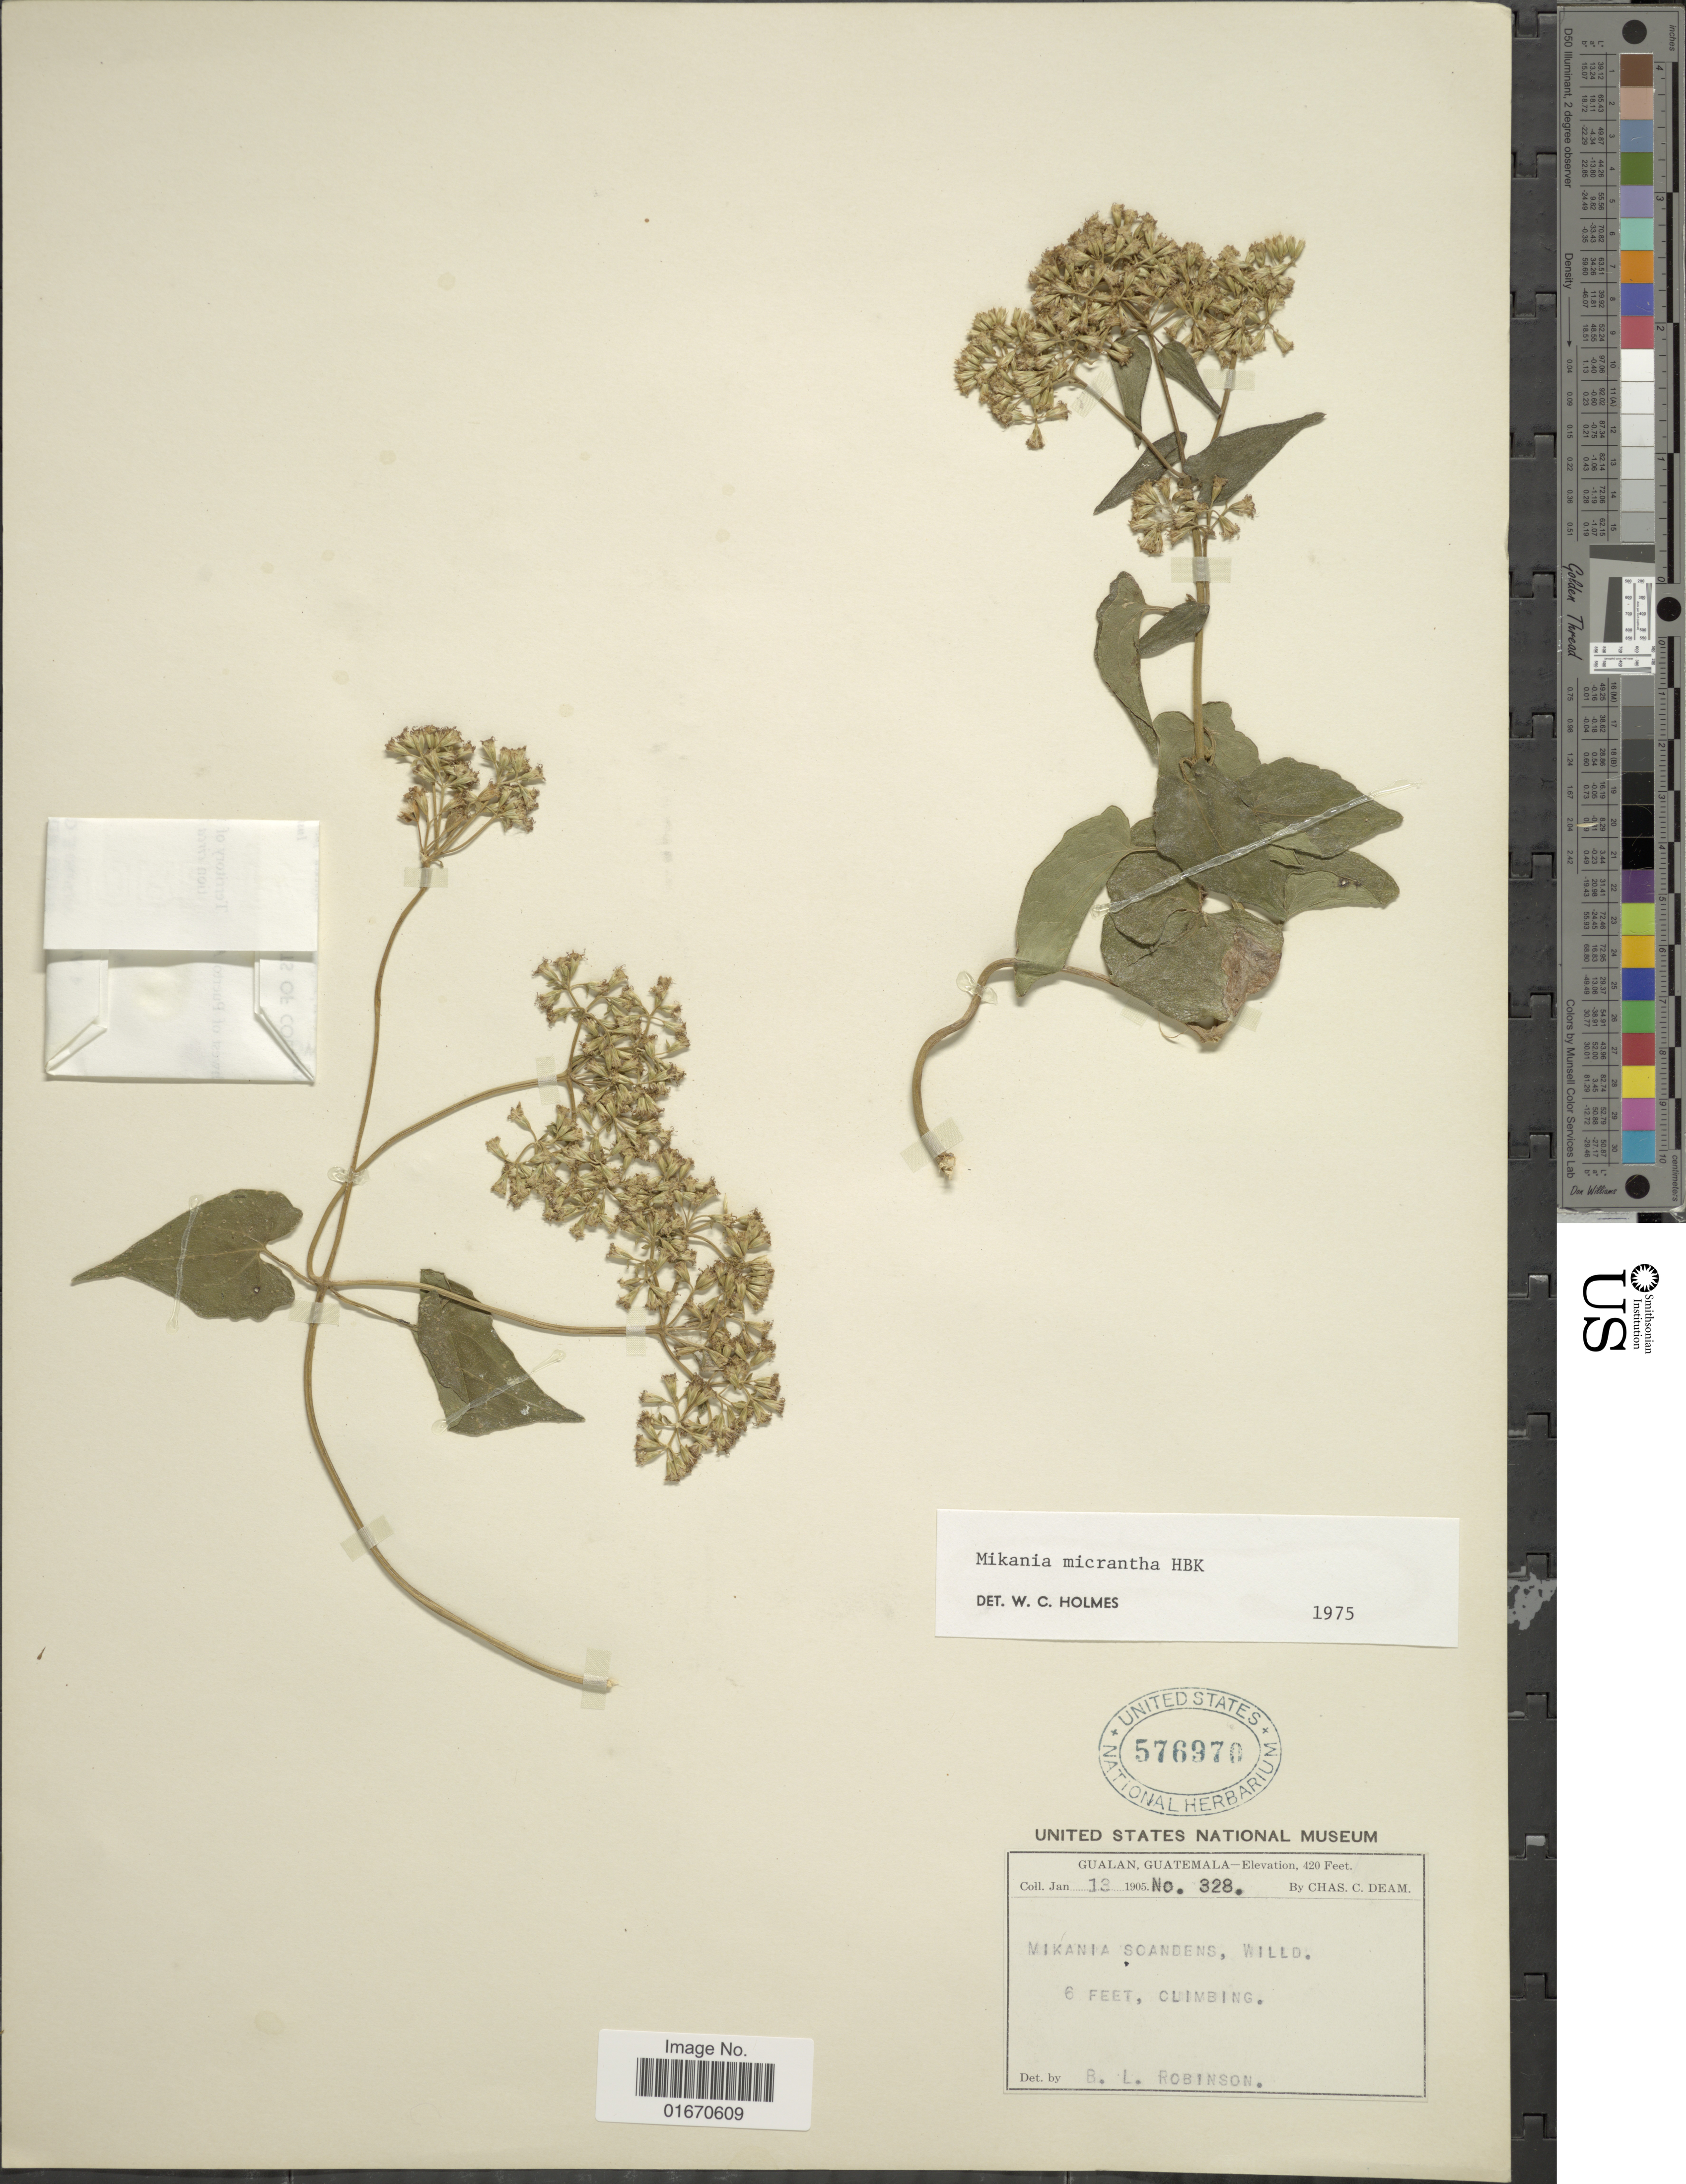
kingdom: Plantae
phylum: Tracheophyta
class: Magnoliopsida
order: Asterales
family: Asteraceae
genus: Mikania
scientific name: Mikania micrantha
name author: Kunth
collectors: C. C. Deam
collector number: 328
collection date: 1905-01-13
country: Guatemala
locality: Gualan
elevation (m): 128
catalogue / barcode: US 576970